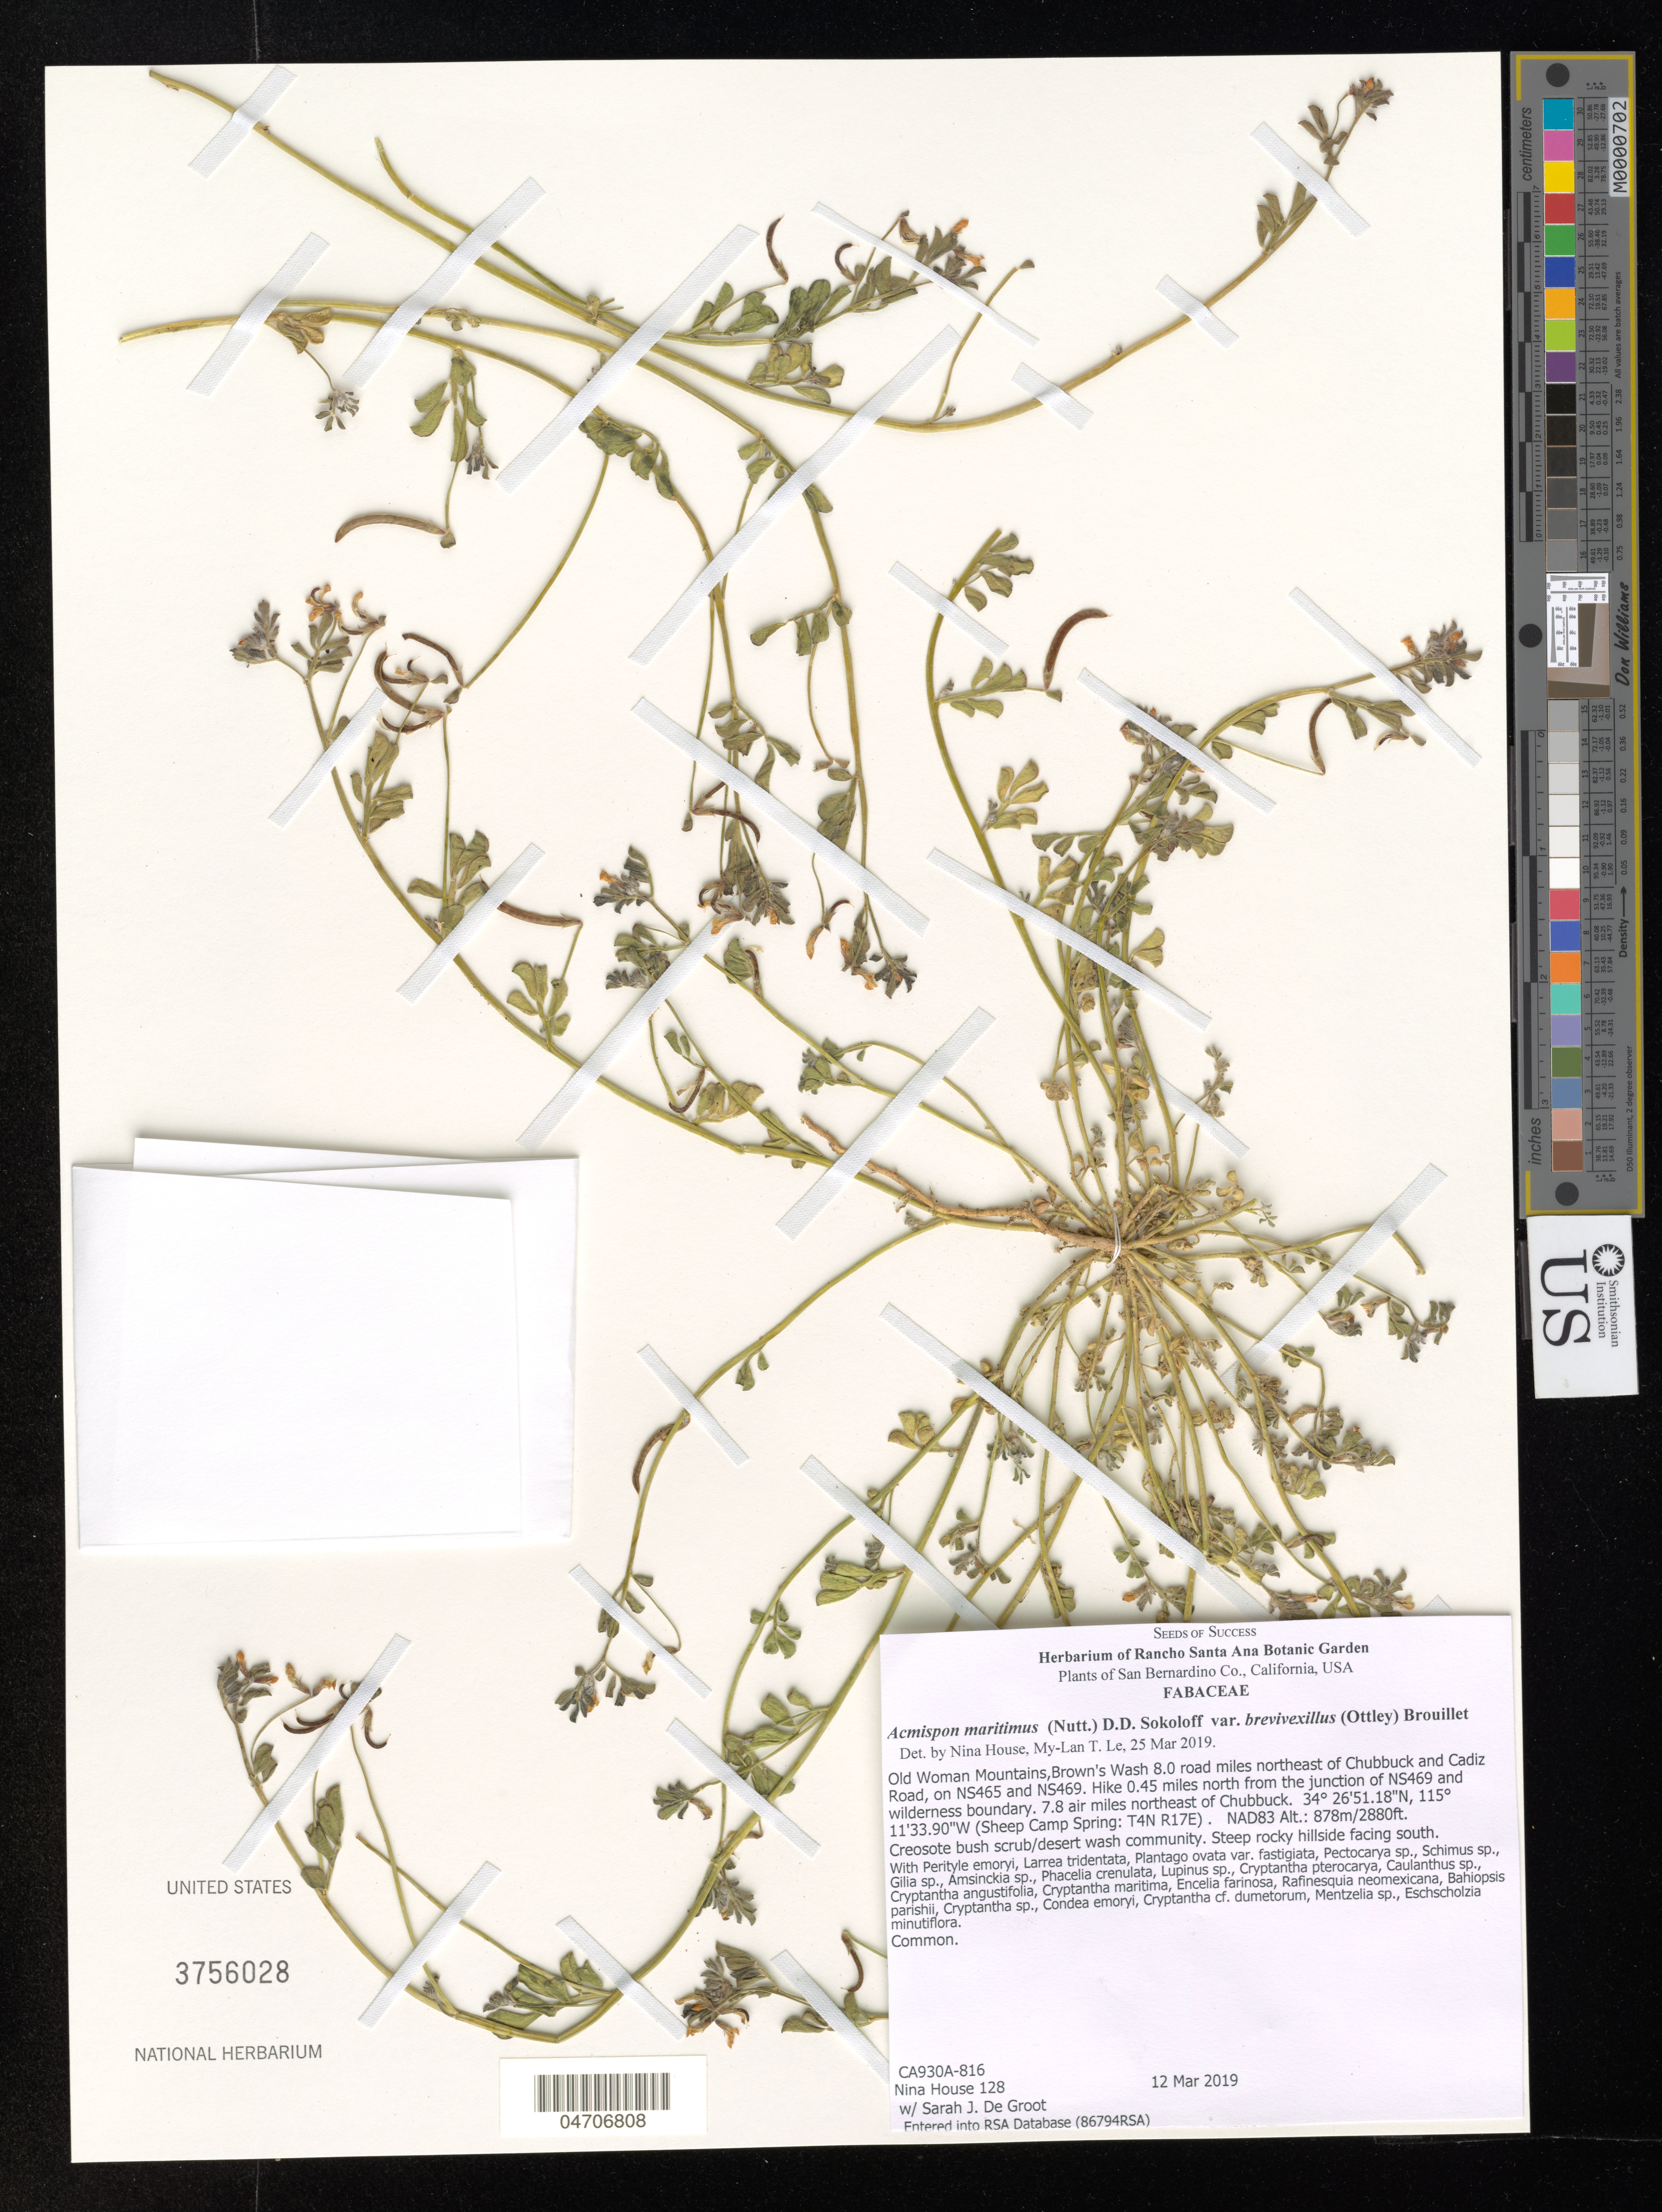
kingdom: Plantae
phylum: Tracheophyta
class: Magnoliopsida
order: Fabales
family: Fabaceae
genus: Acmispon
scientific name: Acmispon maritimus var. brevivexillus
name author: (Ottley) Brouillet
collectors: N. House & S. De Groot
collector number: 128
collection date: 2019-03-12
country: United States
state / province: California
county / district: San Bernardino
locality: San Bernardino Co. Old Woman Mountains, Brown's Wash 8.0 road miles northeast of Chubbuck and Cadiz Road, on NS465 and NS469. Hike 0.45 miles north from the junction of NS469 and wilderness boundary. 7.8 air miles northeast of Chubbuck. (Sheep Camp Spring: T4N R17E). Steep rocky hillside facing south.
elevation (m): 878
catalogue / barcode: US 3756028